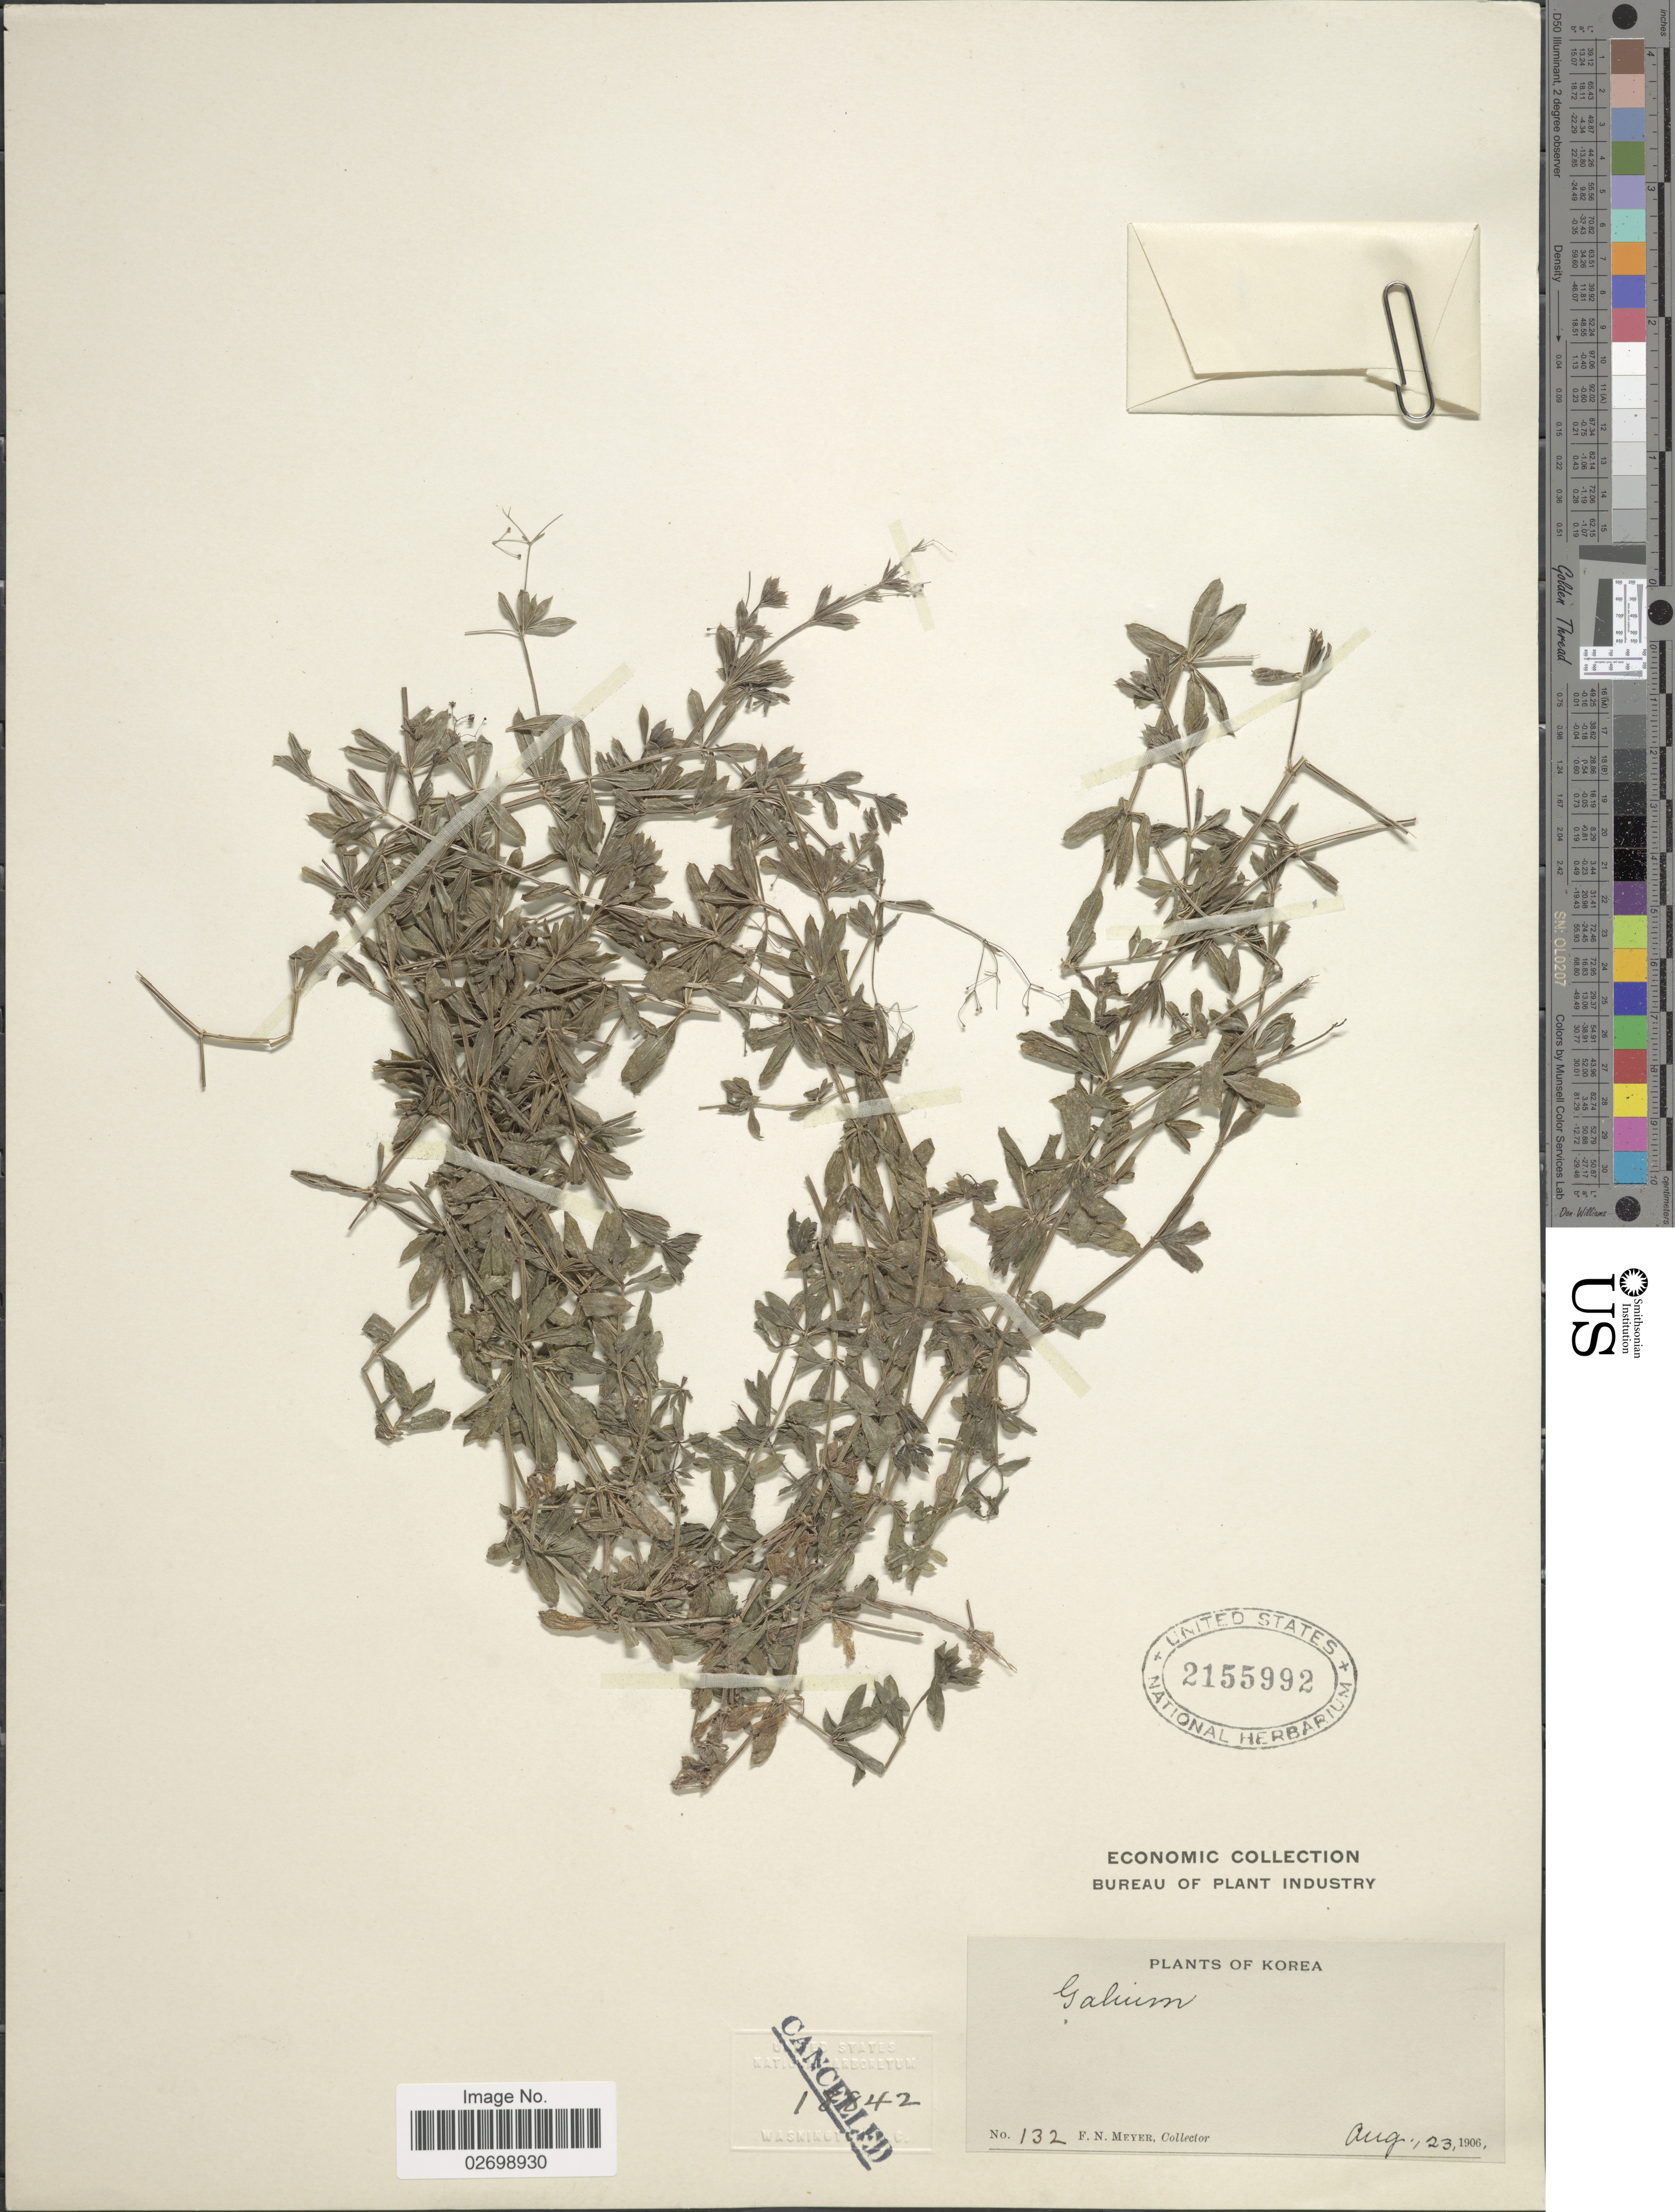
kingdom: Plantae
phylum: Tracheophyta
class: Magnoliopsida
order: Gentianales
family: Rubiaceae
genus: Galium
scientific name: Galium sp.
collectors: F. N. Meyer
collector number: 132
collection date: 1906-08-23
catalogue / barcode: US 2155992